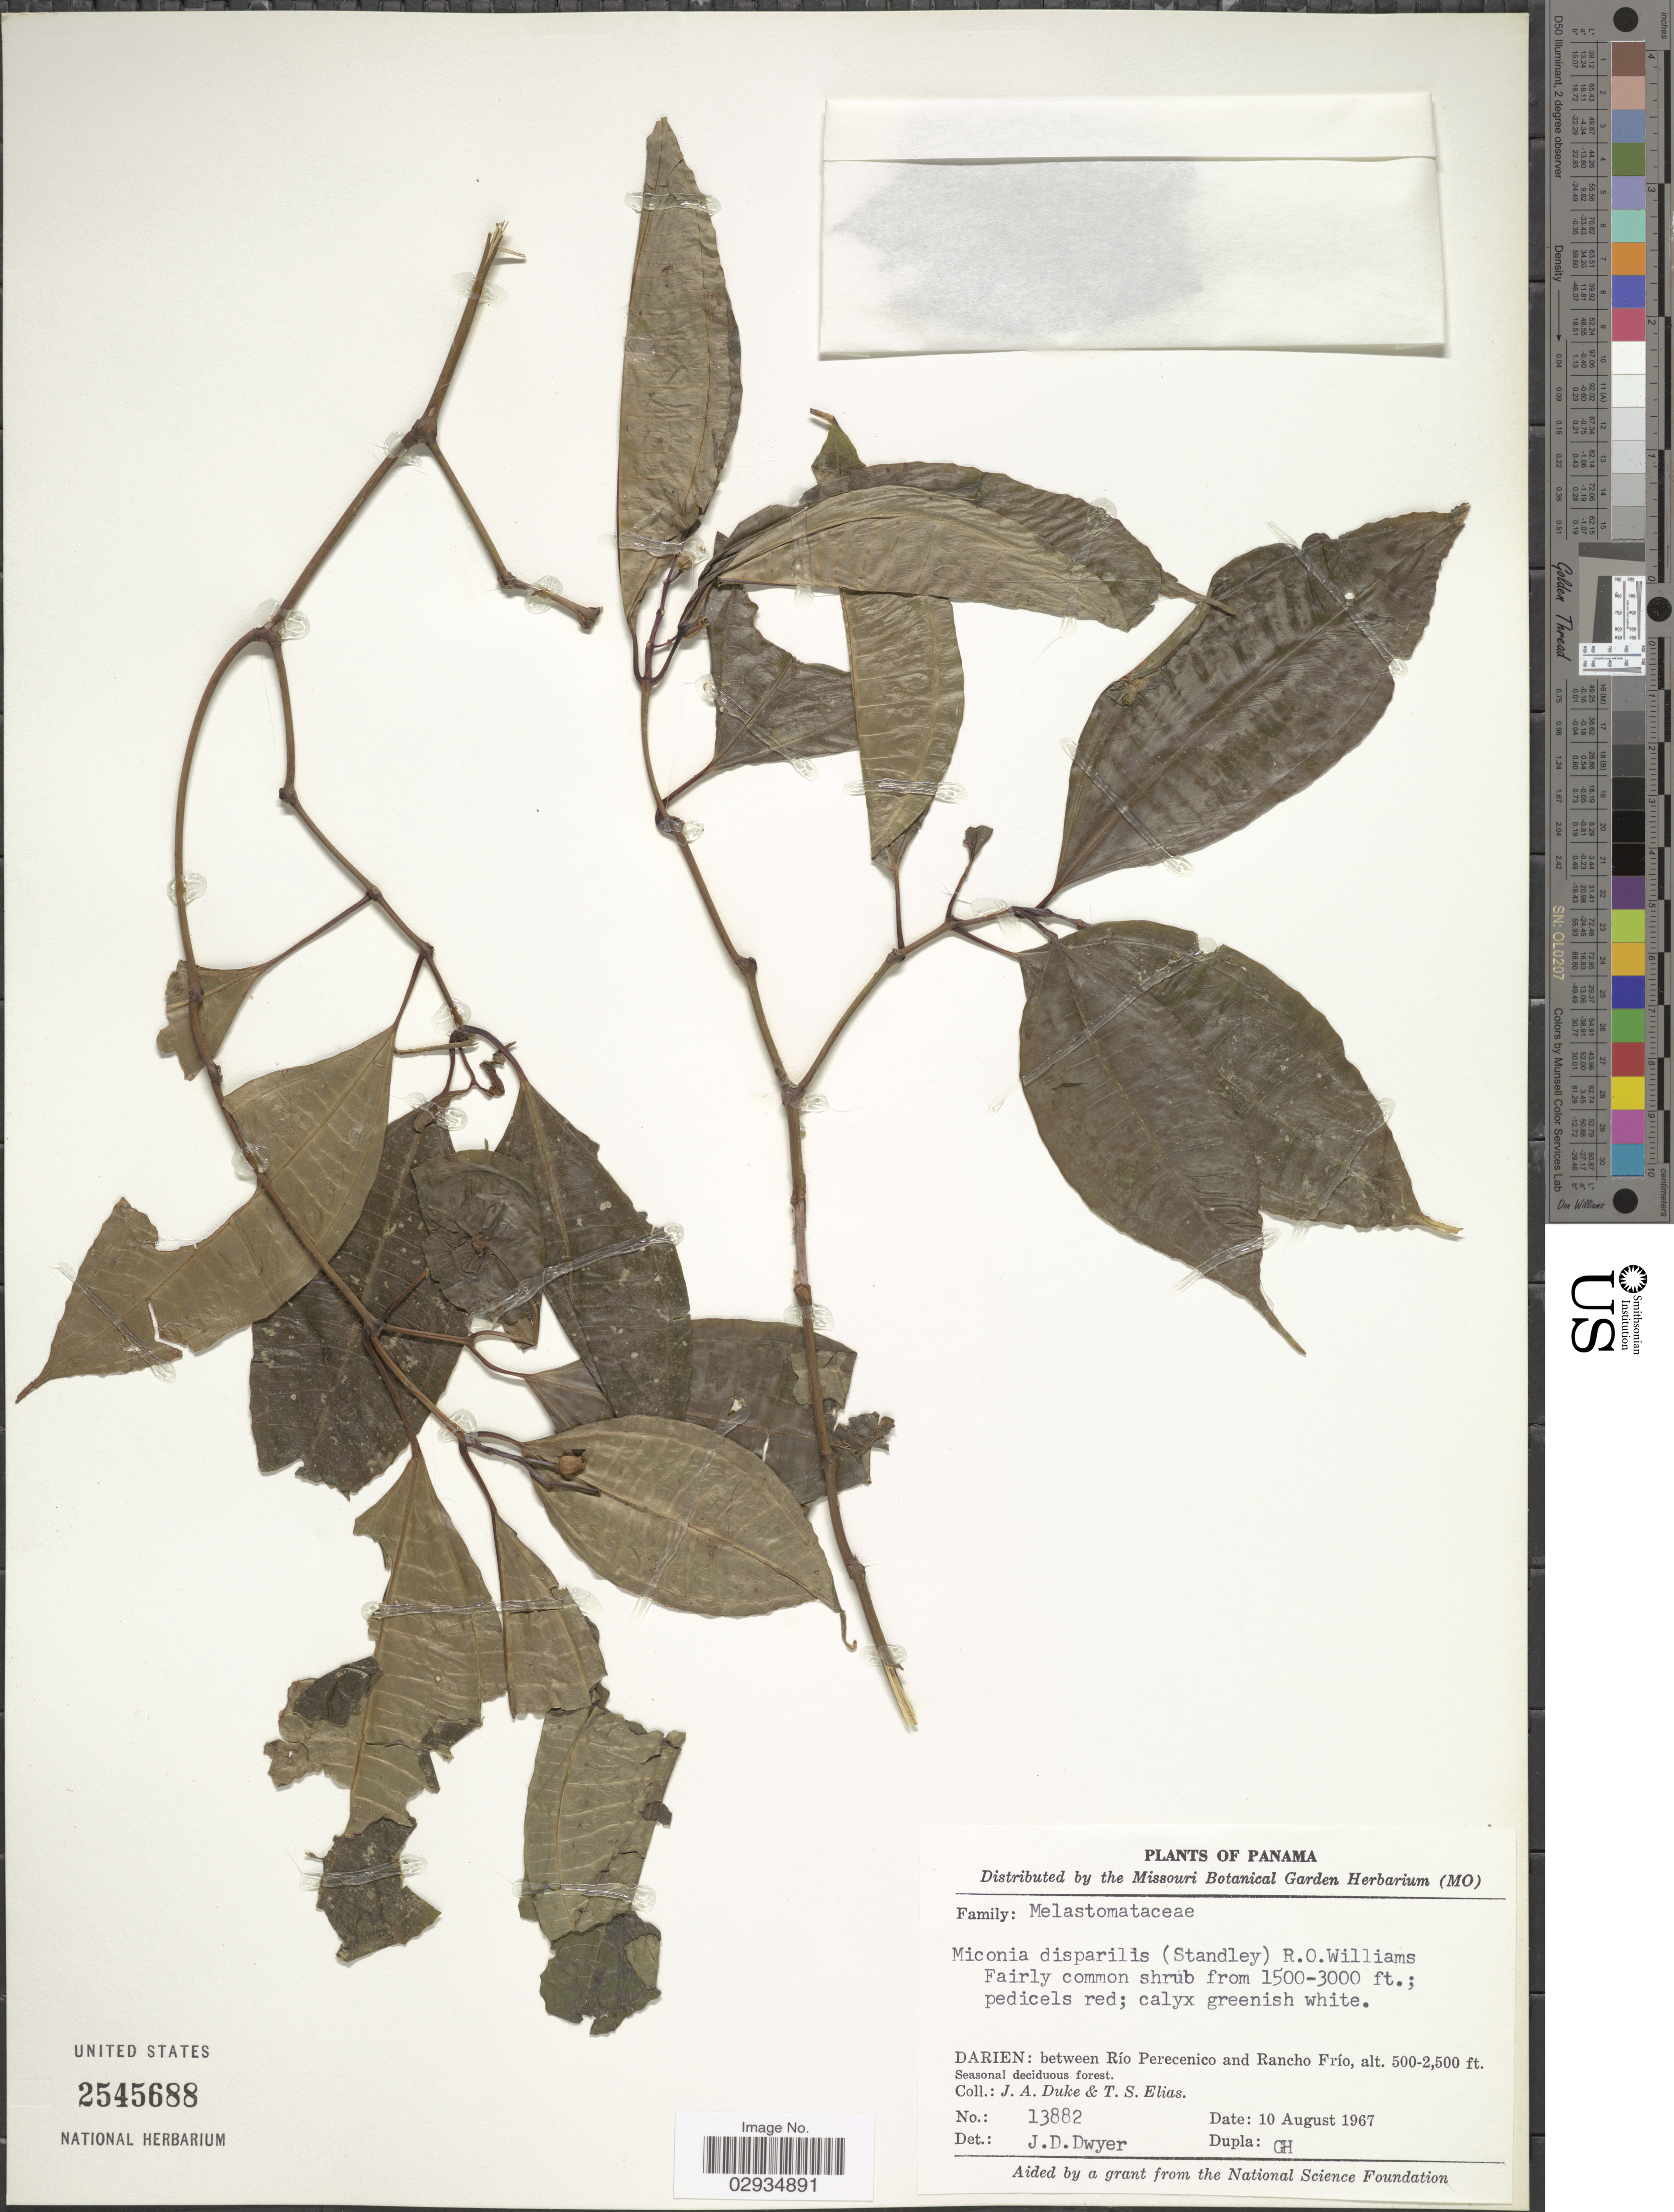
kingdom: Plantae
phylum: Tracheophyta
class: Magnoliopsida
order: Myrtales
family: Melastomataceae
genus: Miconia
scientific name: Miconia lateriflora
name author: Cogn.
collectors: J. A. Duke & T. S. Elias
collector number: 13882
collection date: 1967-08-10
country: Panama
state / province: Darién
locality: Between Río Perecenico and Rancho Frío.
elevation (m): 152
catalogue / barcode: US 2545688